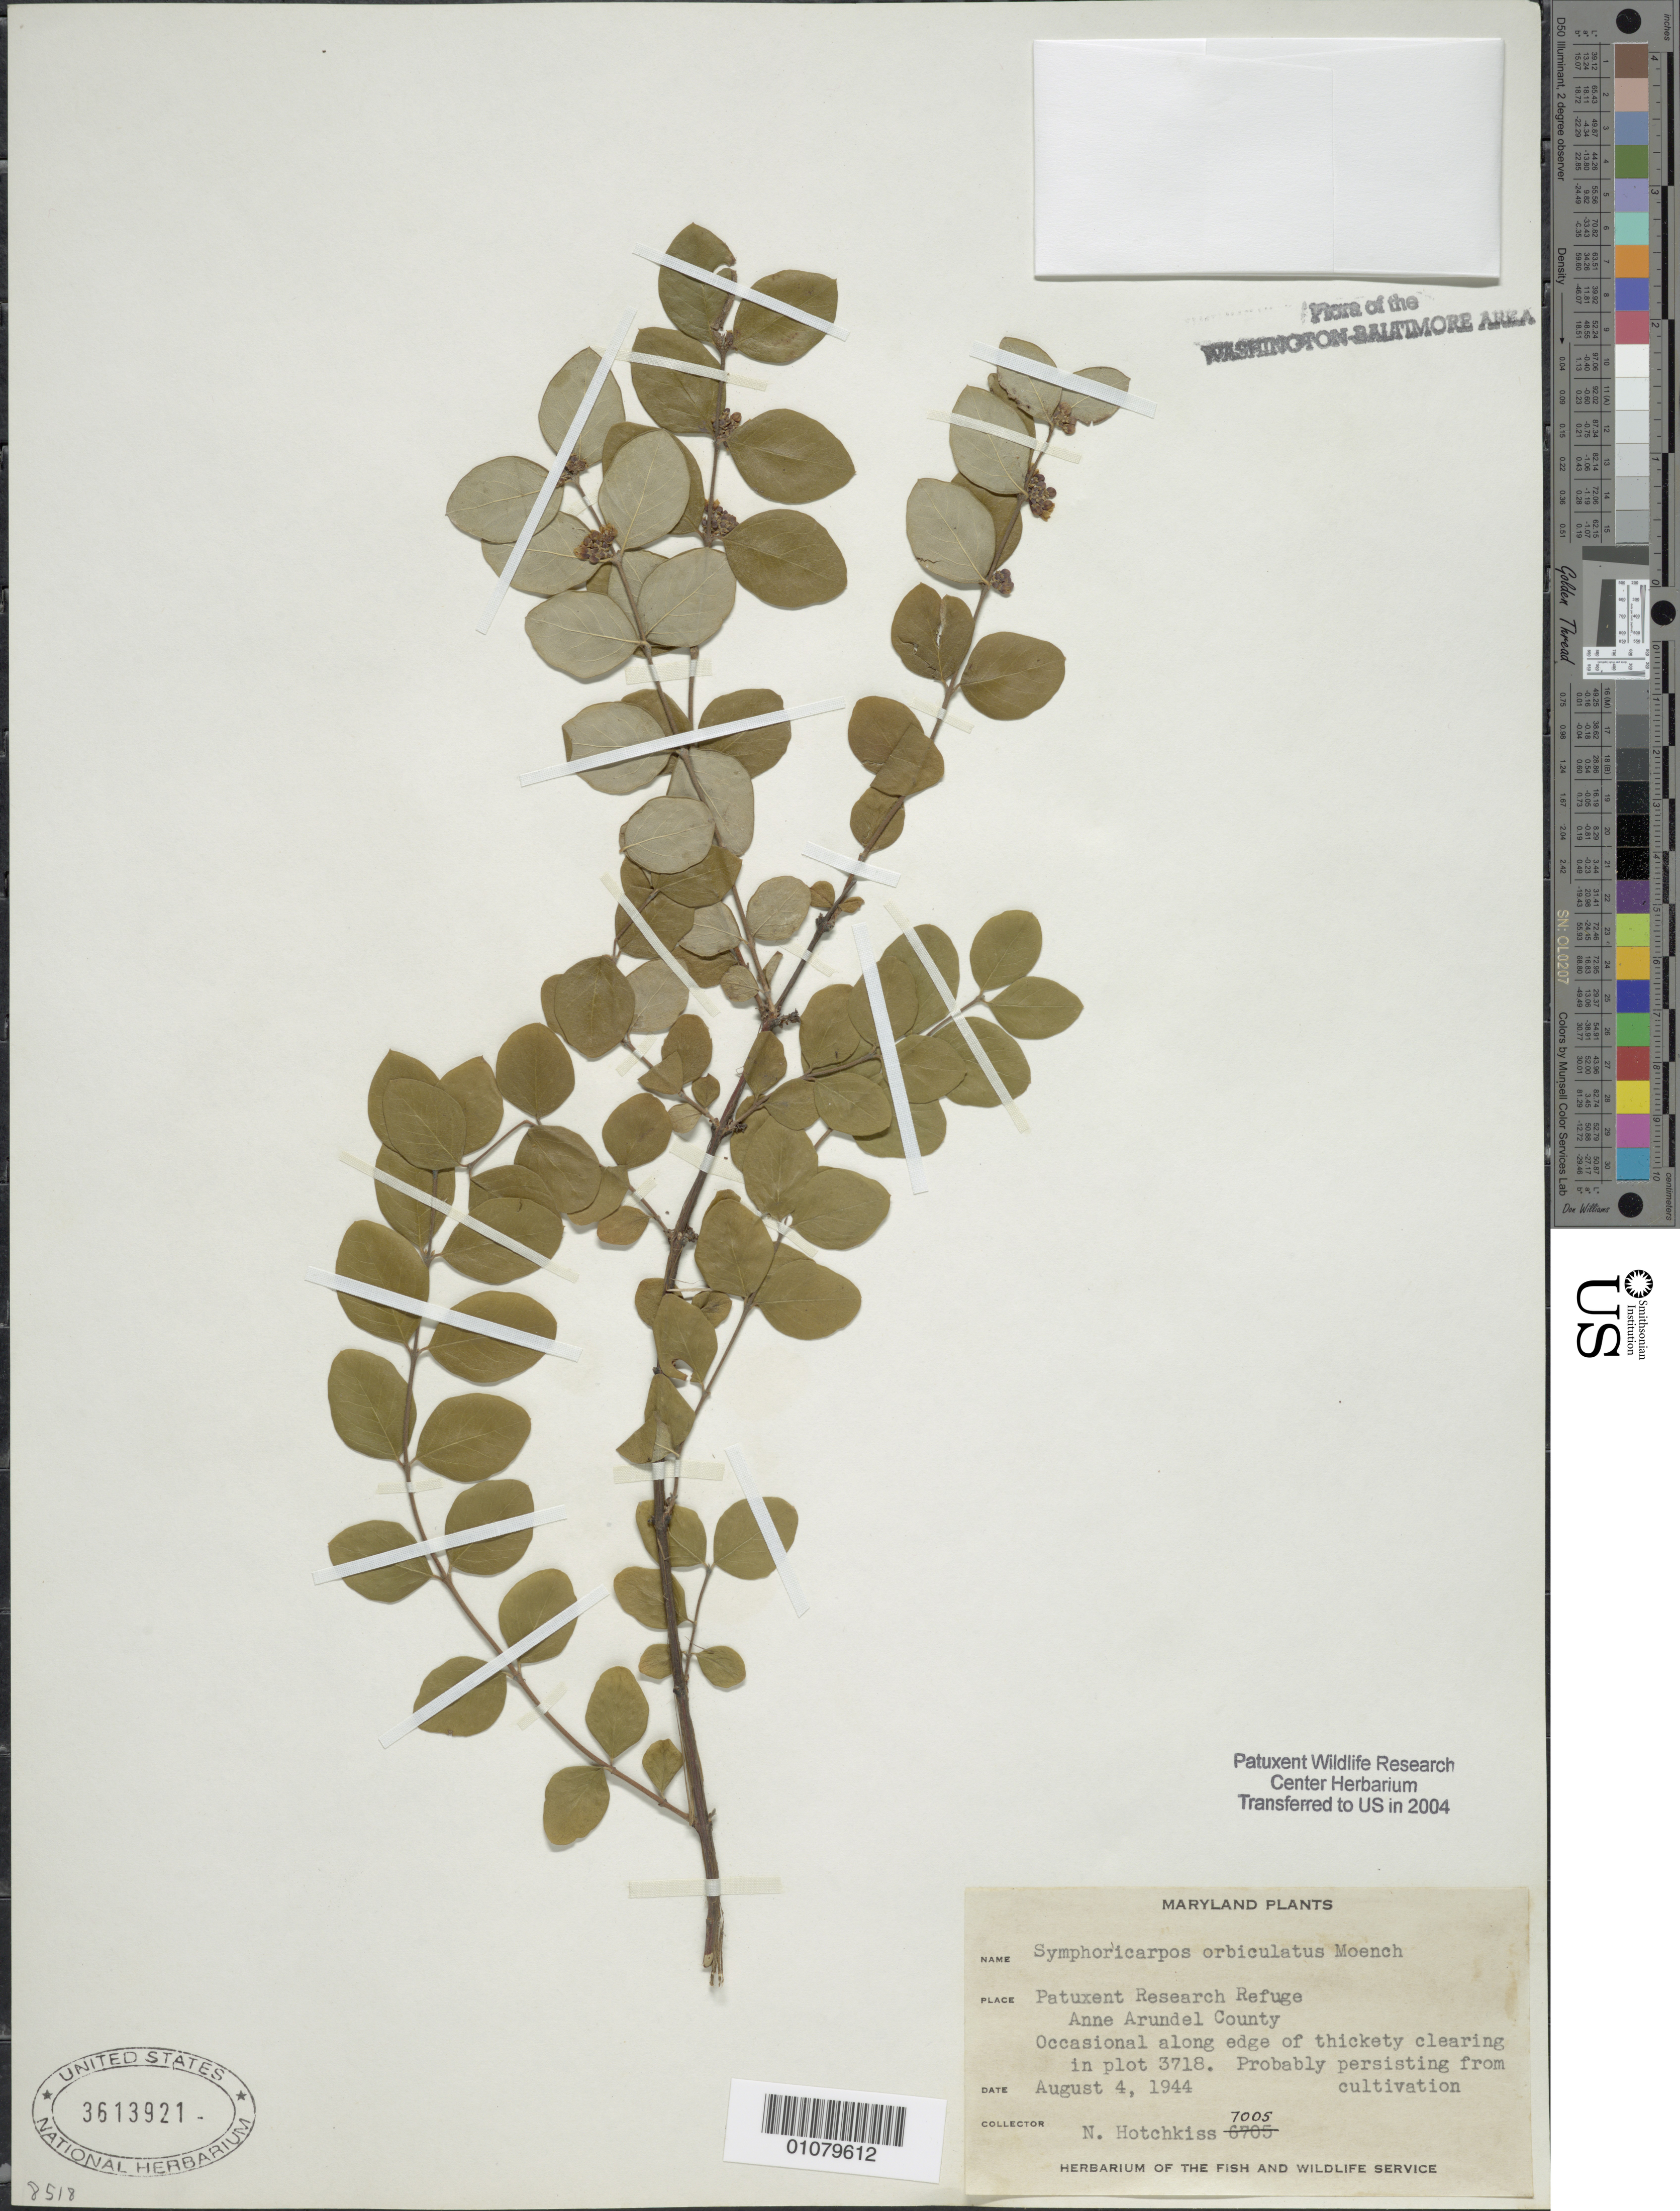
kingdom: Plantae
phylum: Tracheophyta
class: Magnoliopsida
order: Dipsacales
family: Caprifoliaceae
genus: Symphoricarpos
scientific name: Symphoricarpos orbiculatus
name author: Moench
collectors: N. Hotchkiss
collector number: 7005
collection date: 1944-08-04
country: United States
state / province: Maryland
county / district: Anne Arundel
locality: Patuxent Wildlife Refuge. Plot 3718.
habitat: Occasional along edge of thickety clearing. Probably persisting from cultivation.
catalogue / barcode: US 3613921